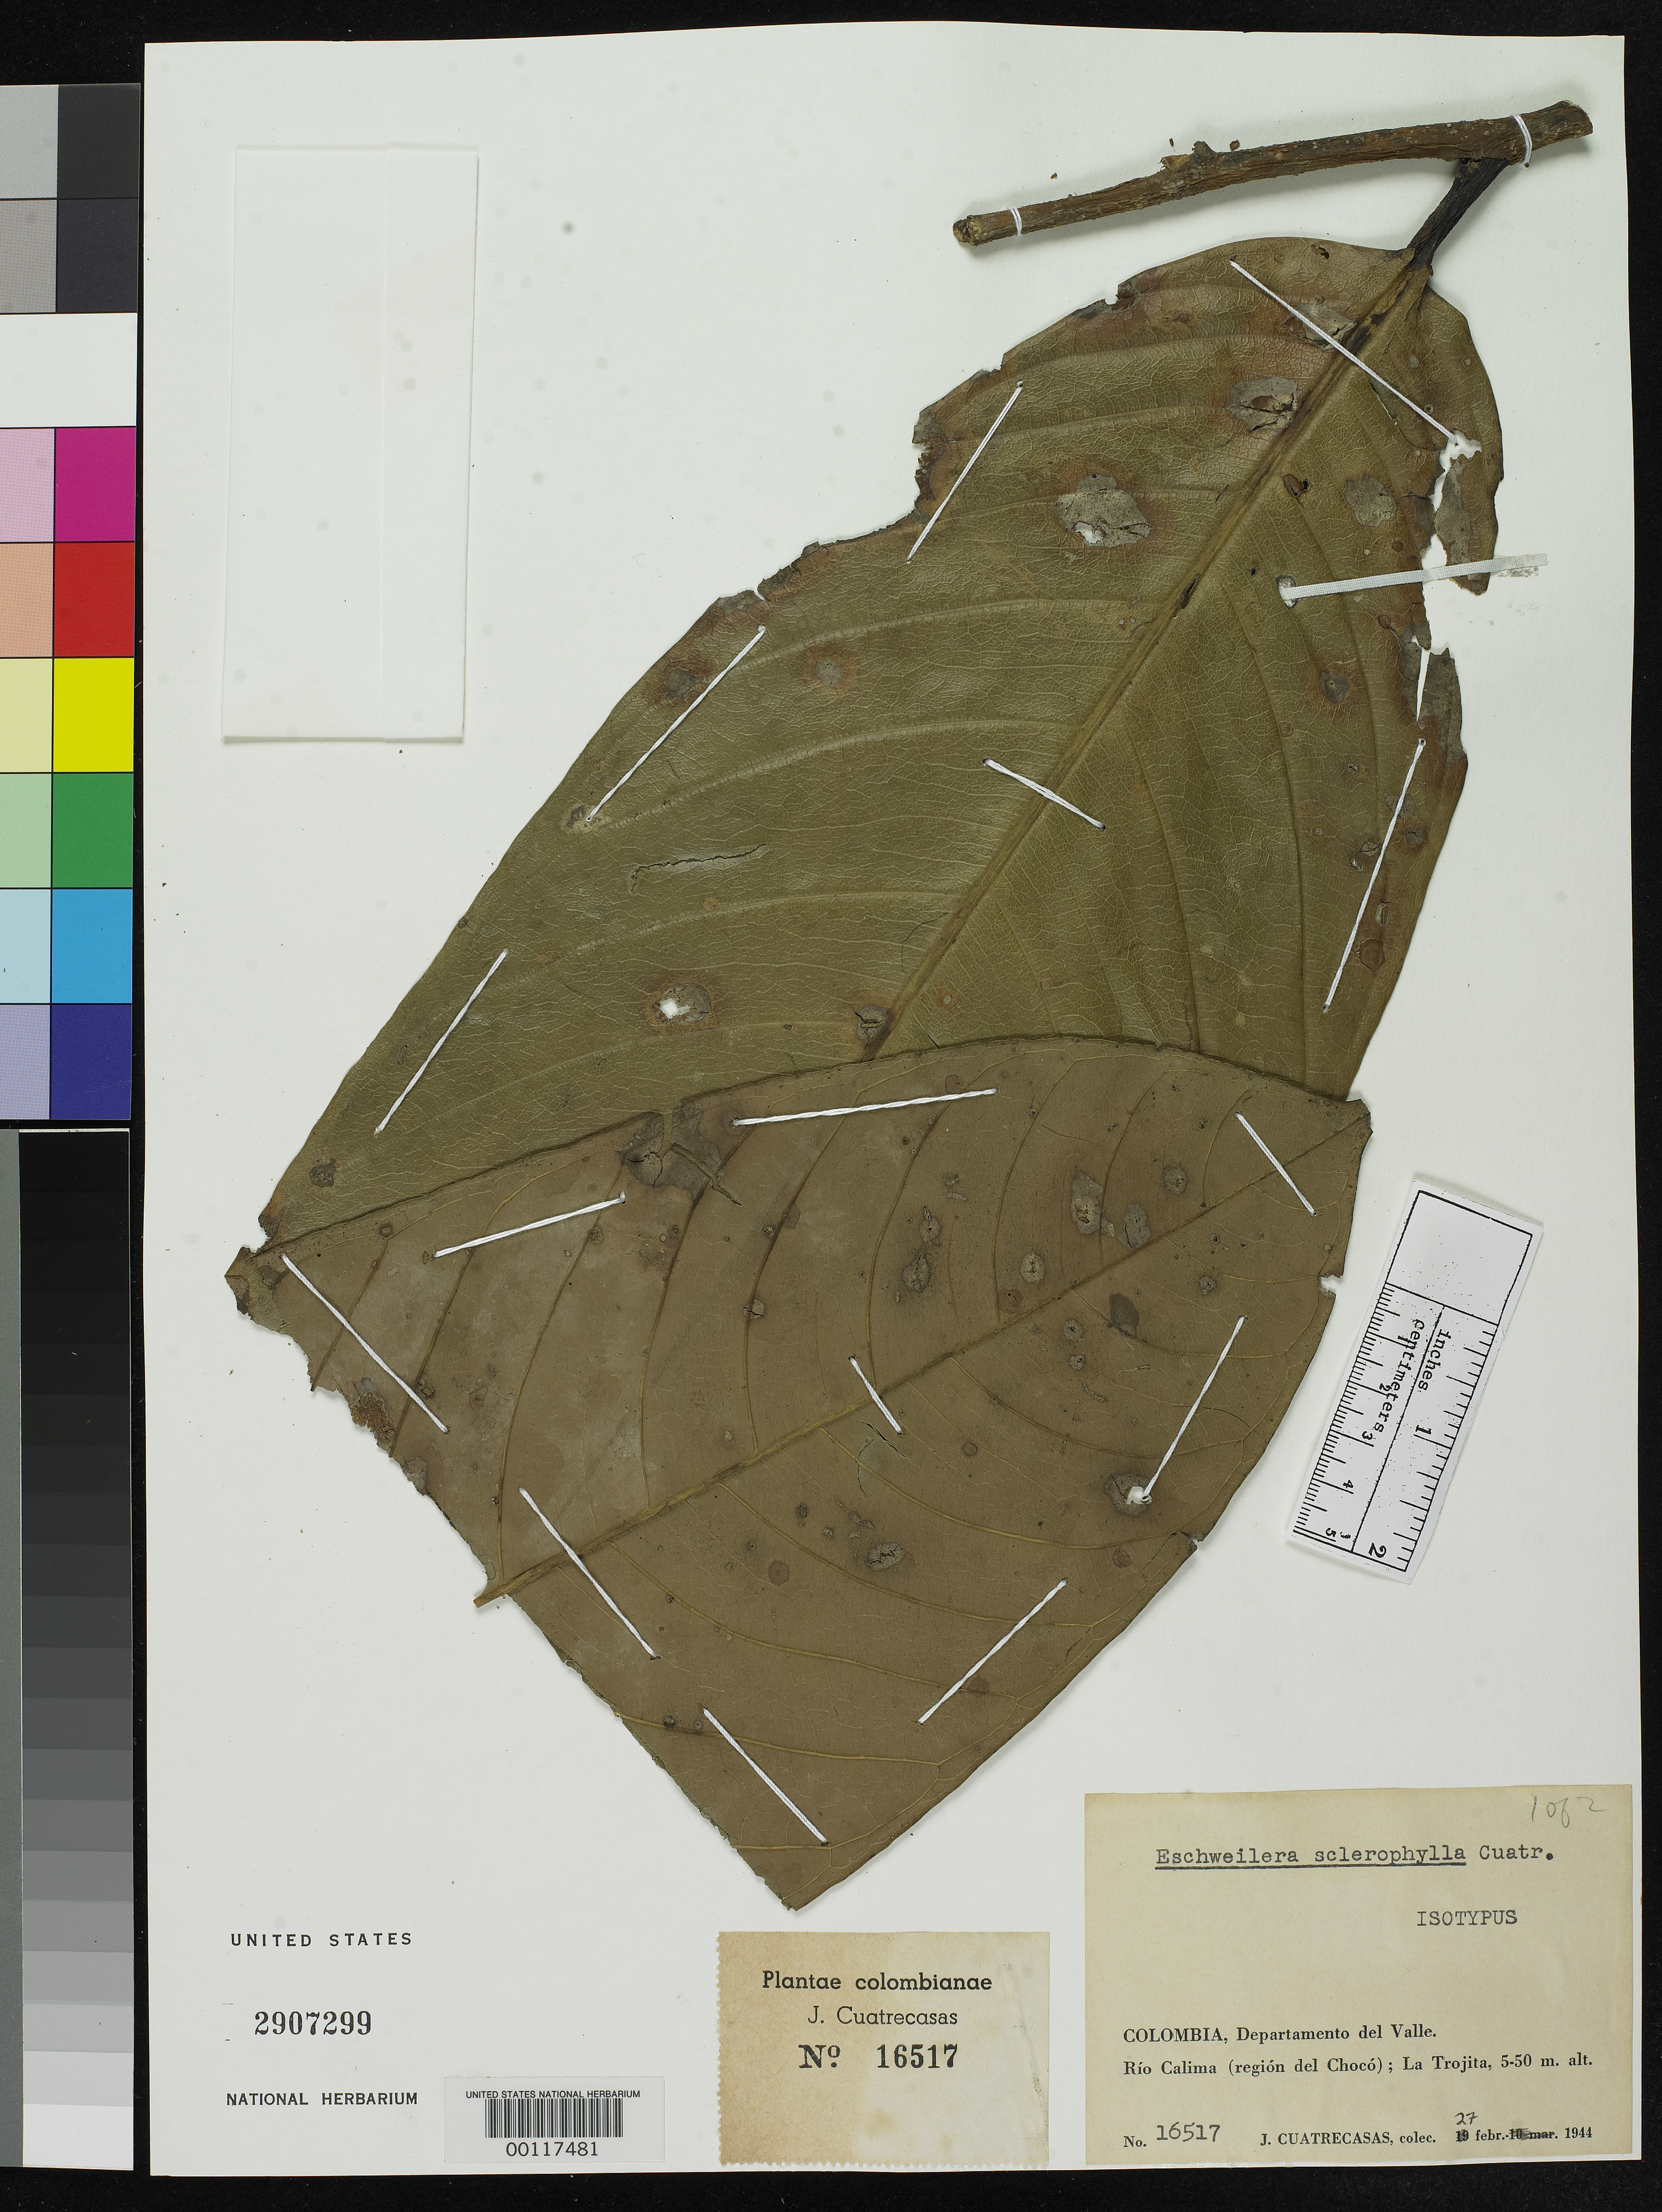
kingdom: Plantae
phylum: Tracheophyta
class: Magnoliopsida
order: Ericales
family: Lecythidaceae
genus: Eschweilera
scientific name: Eschweilera sclerophylla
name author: Cuatrec.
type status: Isotype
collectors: J. Cuatrecasas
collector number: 16517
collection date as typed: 27 Feb 1944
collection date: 1944-02-27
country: Colombia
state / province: Valle del Cauca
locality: Rio Calima, La Tojita.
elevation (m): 5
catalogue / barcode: US 2907298